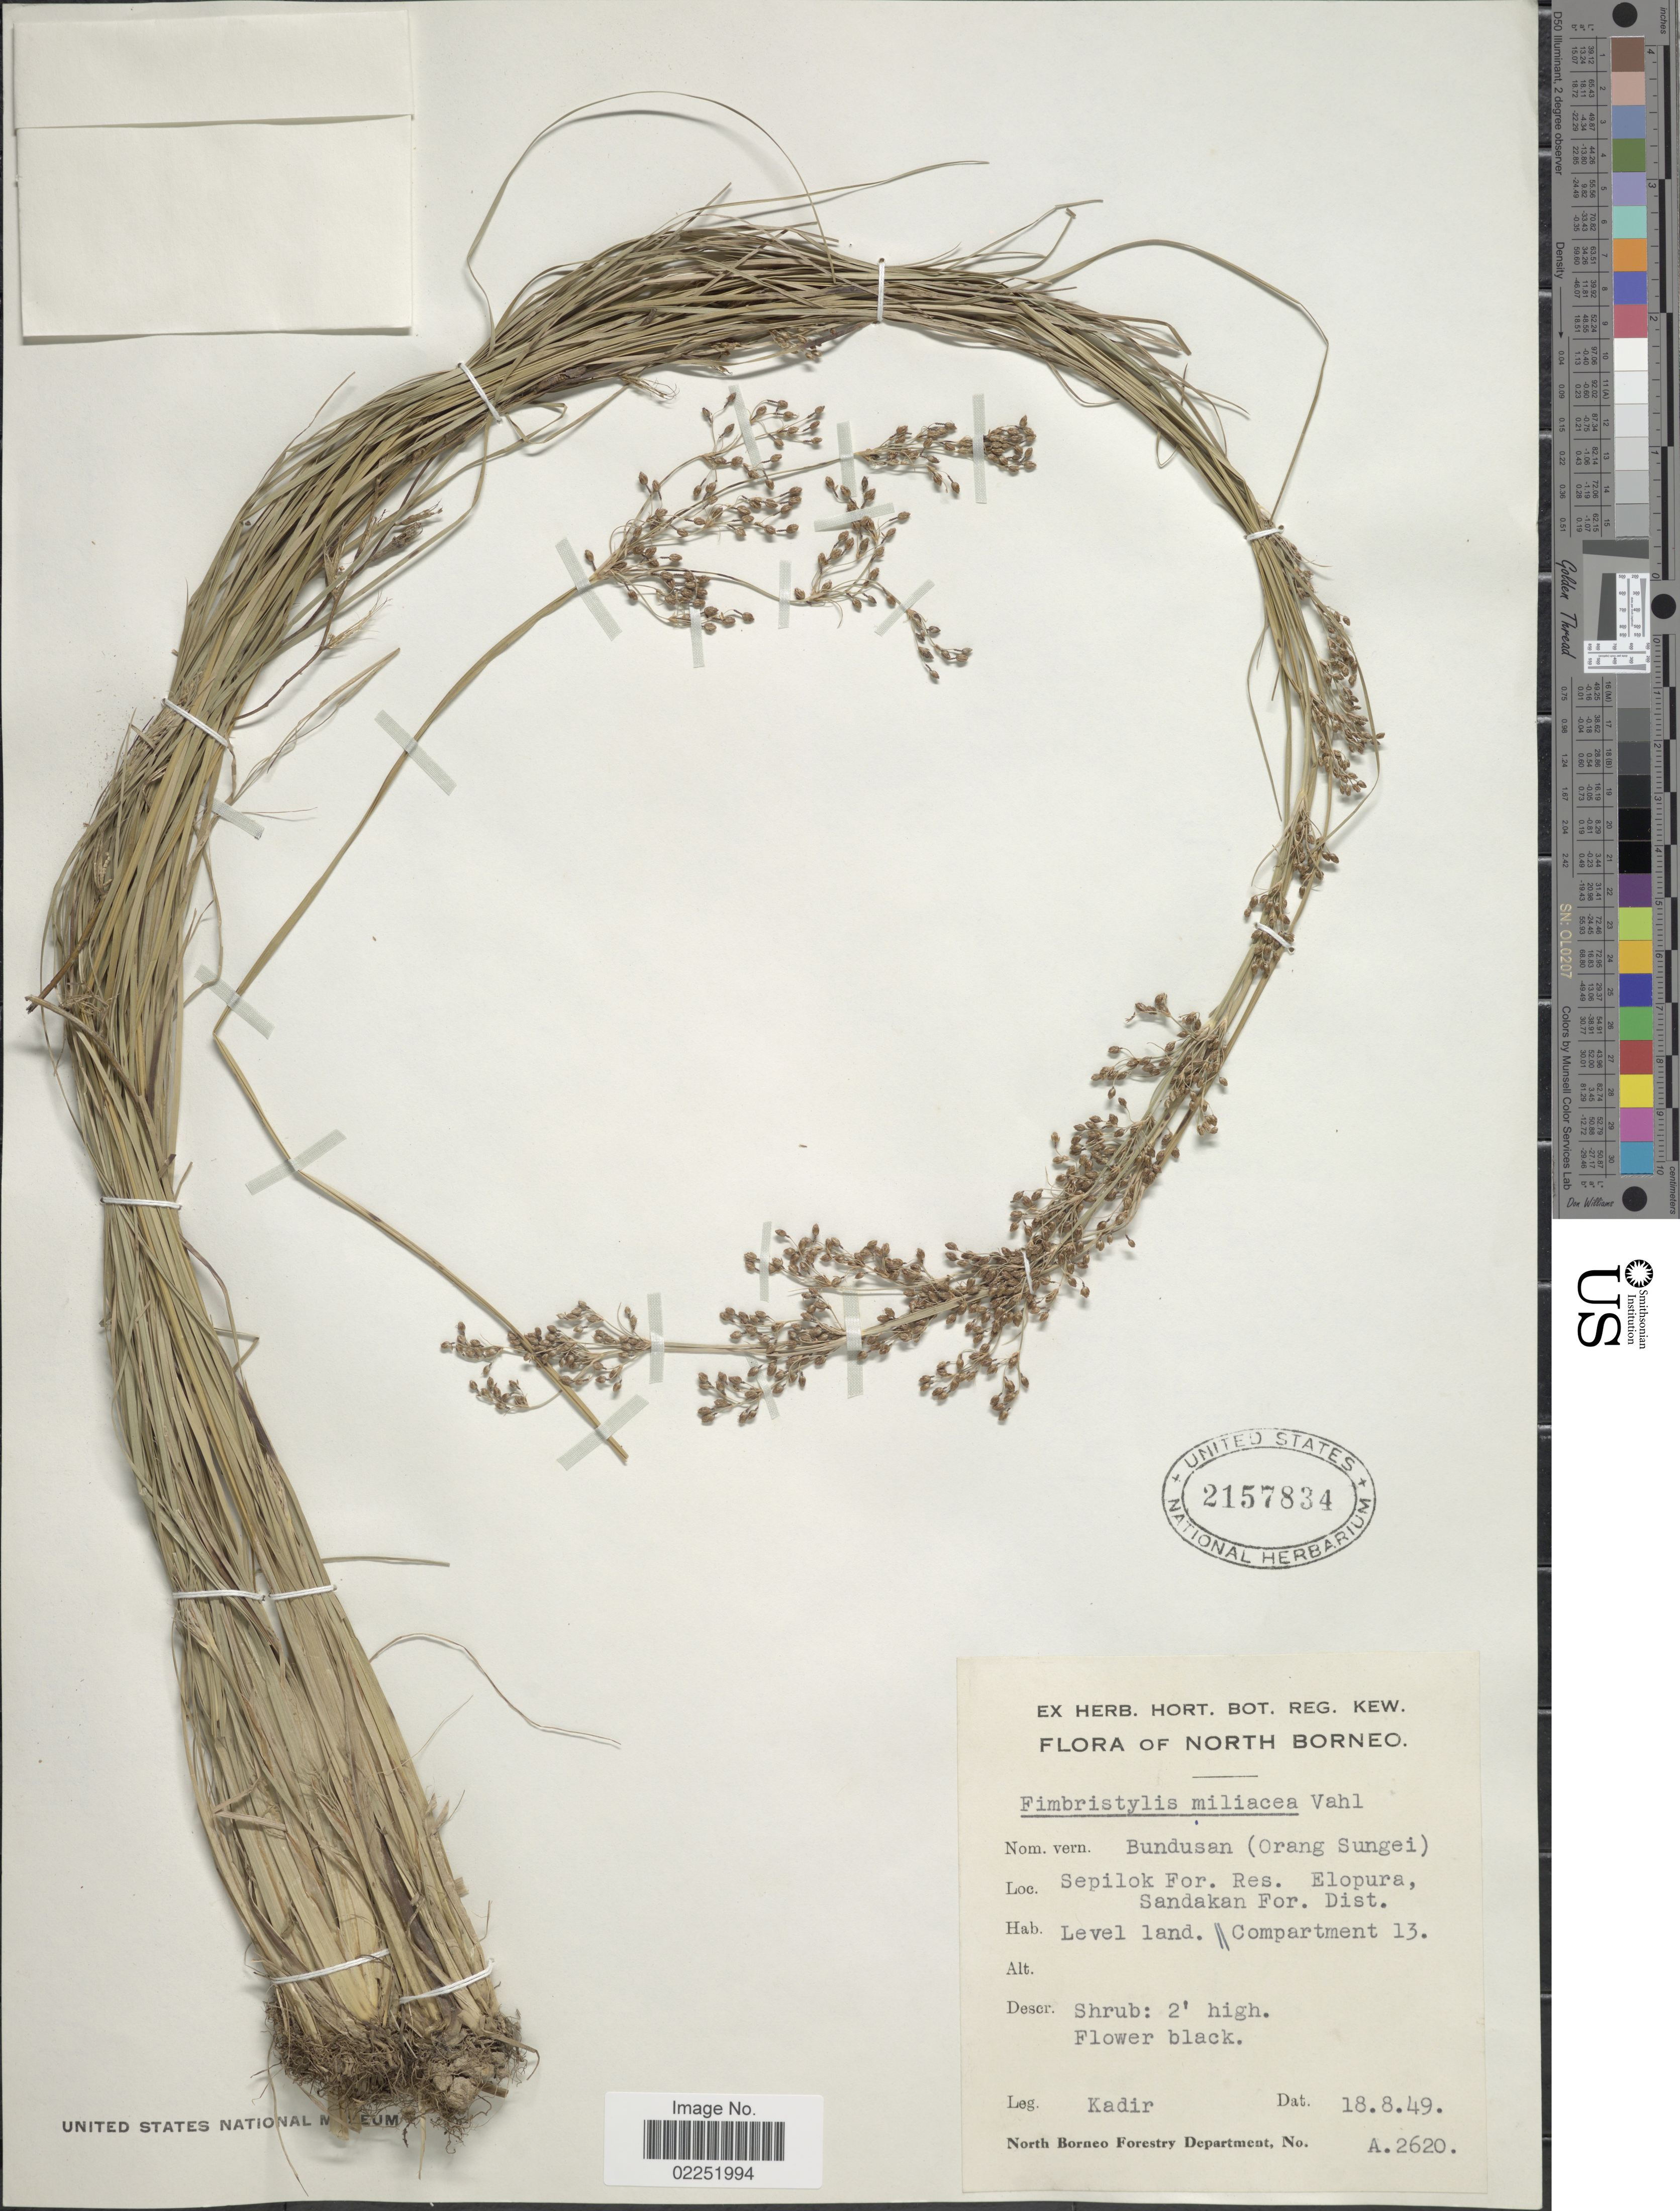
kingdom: Plantae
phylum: Tracheophyta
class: Liliopsida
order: Poales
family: Cyperaceae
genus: Fimbristylis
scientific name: Fimbristylis littoralis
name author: Gaudich.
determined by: Strong, M. T., (US), Smithsonian Institution - National Museum of Natural History (UNITED STATES)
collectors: -. Kadir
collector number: A 2620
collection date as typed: Transcribed d/m/y: 18/8/49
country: Malaysia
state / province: Sabah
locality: North Borneo, Sepilok For. Res. Elopura, Sandakan For. Dist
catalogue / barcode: US 2157834